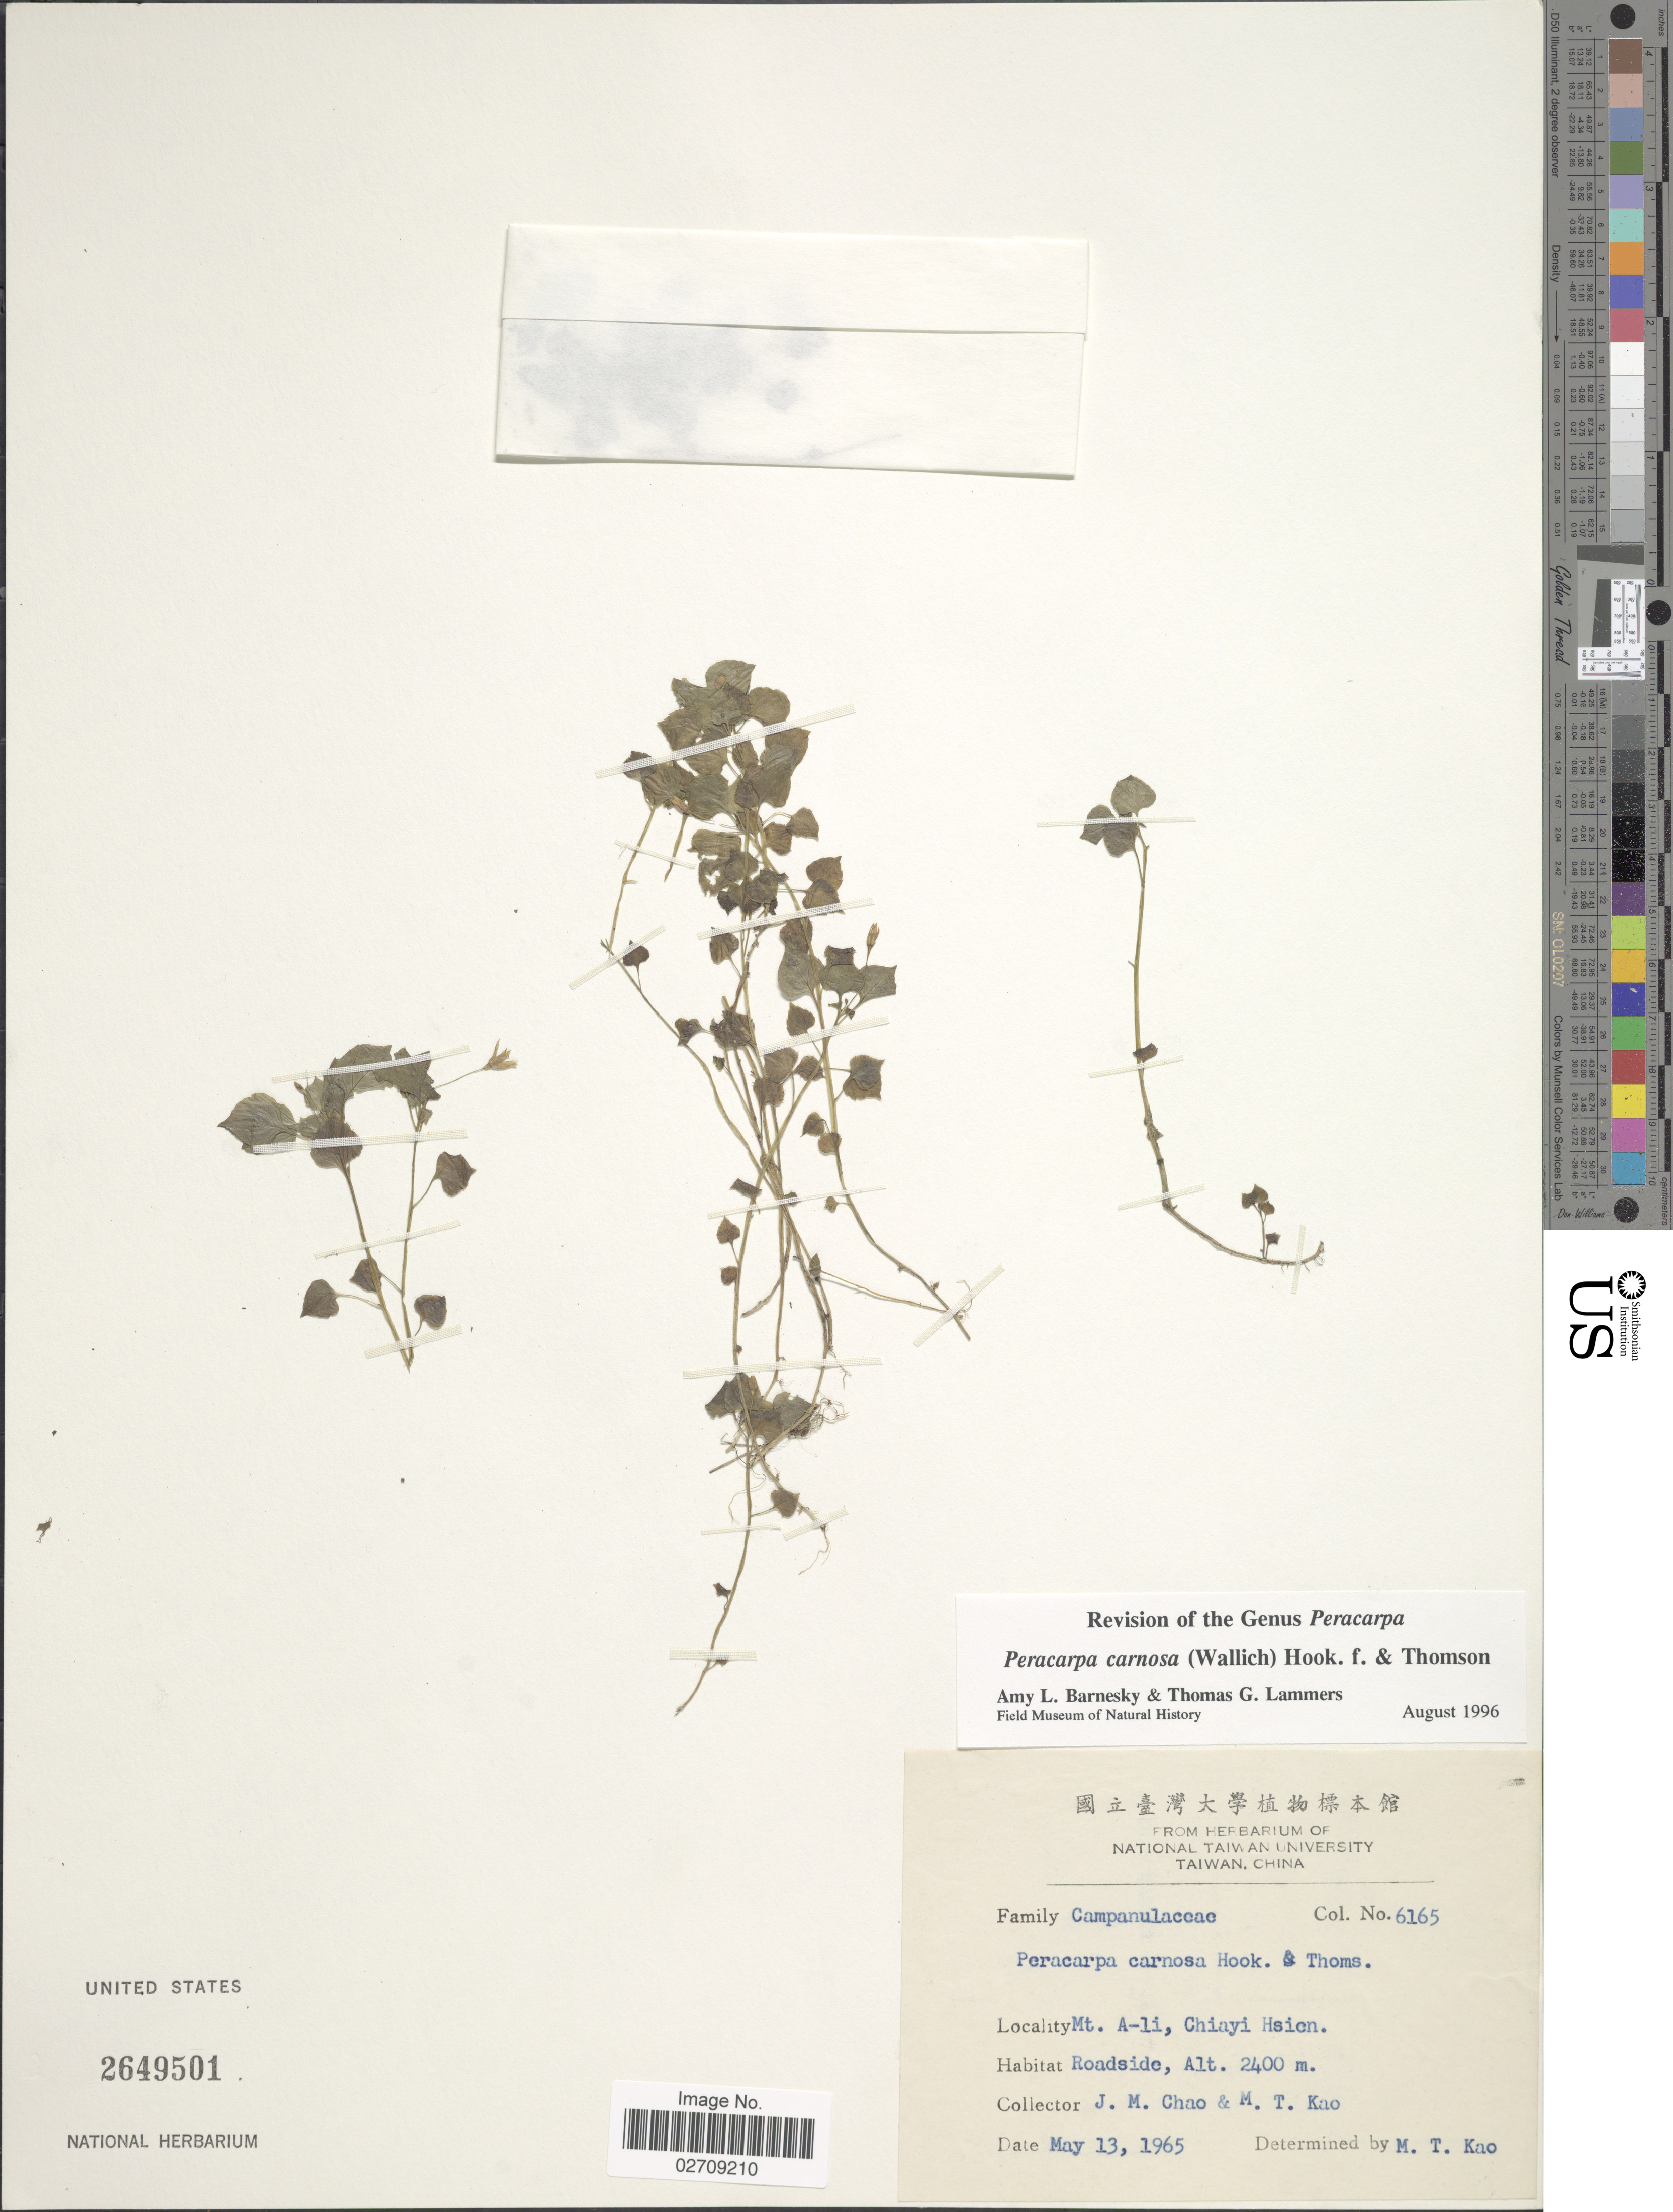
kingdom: Plantae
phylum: Tracheophyta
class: Magnoliopsida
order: Asterales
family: Campanulaceae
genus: Peracarpa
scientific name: Peracarpa carnosa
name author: Hook. f. & Thomson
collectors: J. Chao & M. T. Kao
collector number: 6165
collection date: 1965-05-13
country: Taiwan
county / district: Chiayi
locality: Mt. A-li, Chiayi Hsien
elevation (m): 2400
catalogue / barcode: US 2649501